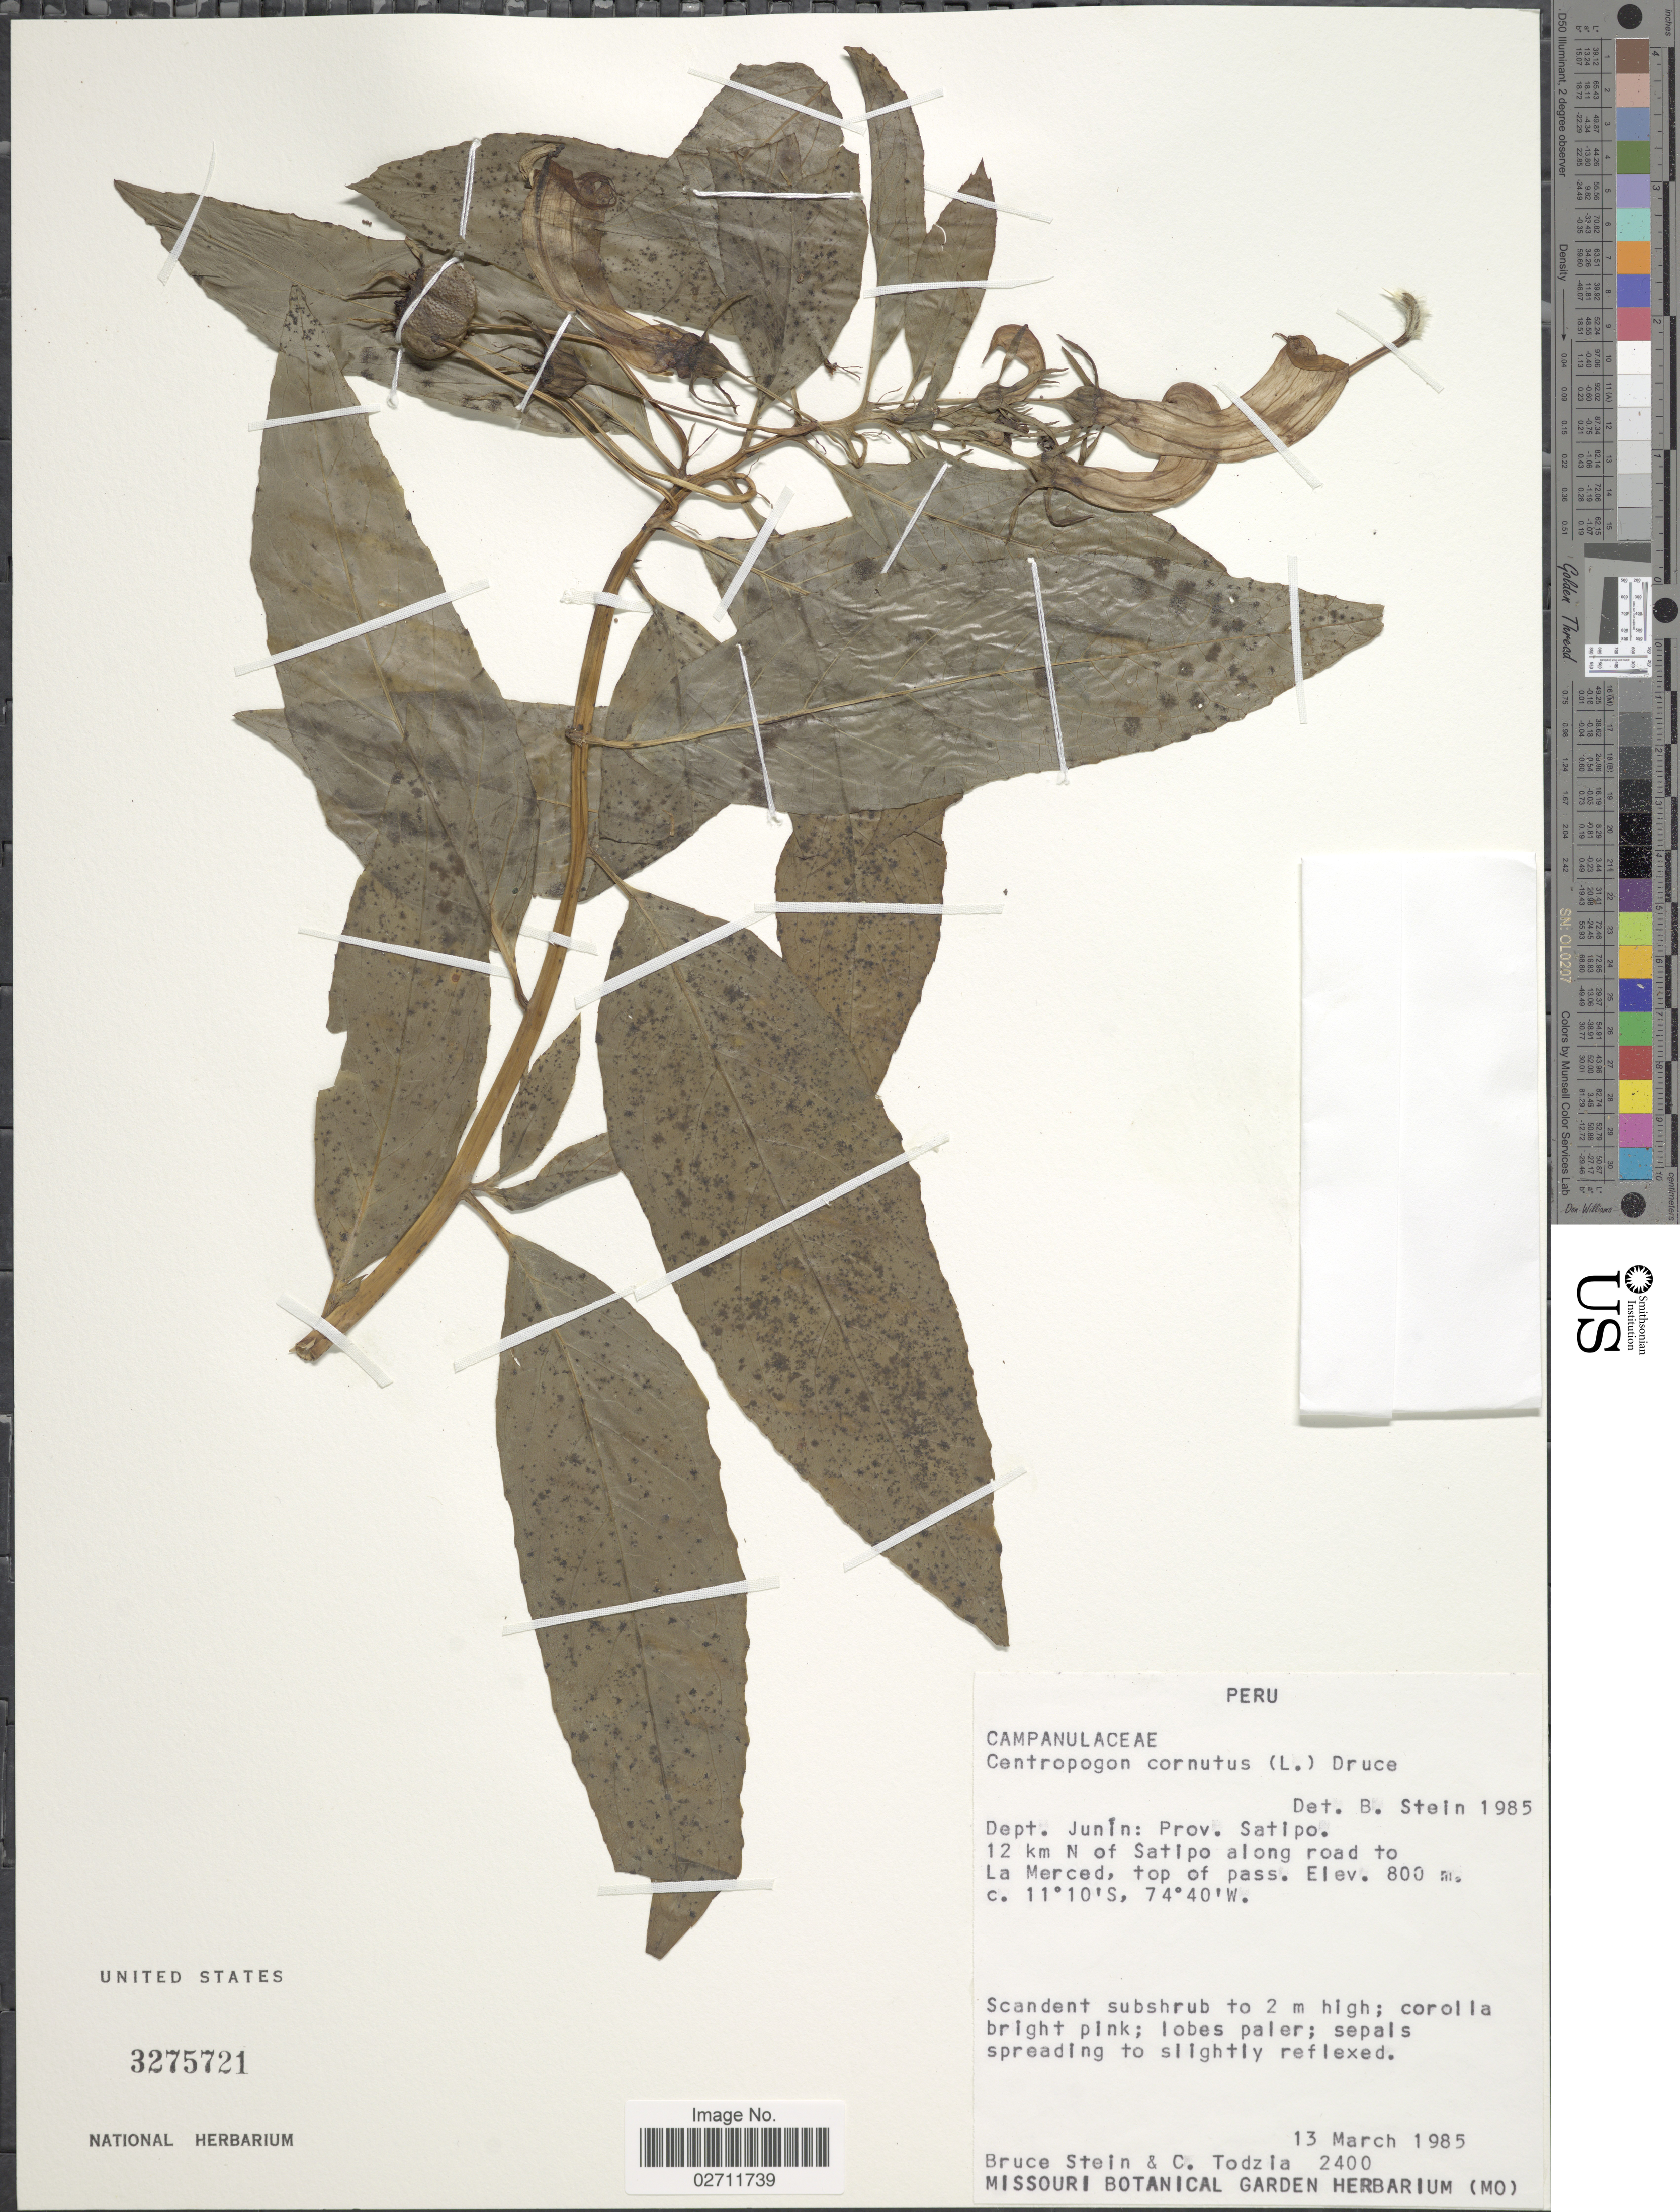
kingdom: Plantae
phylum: Tracheophyta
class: Magnoliopsida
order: Asterales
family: Campanulaceae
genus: Centropogon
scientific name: Centropogon cornutus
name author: (L.) Druce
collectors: B. A. Stein & C. A. Todzia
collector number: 2400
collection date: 1985-03-13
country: Peru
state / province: Junín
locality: Prov. Satipo. 12 km N of Satipo along road to La Merced, top of pass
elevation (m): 800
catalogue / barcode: US 3275721